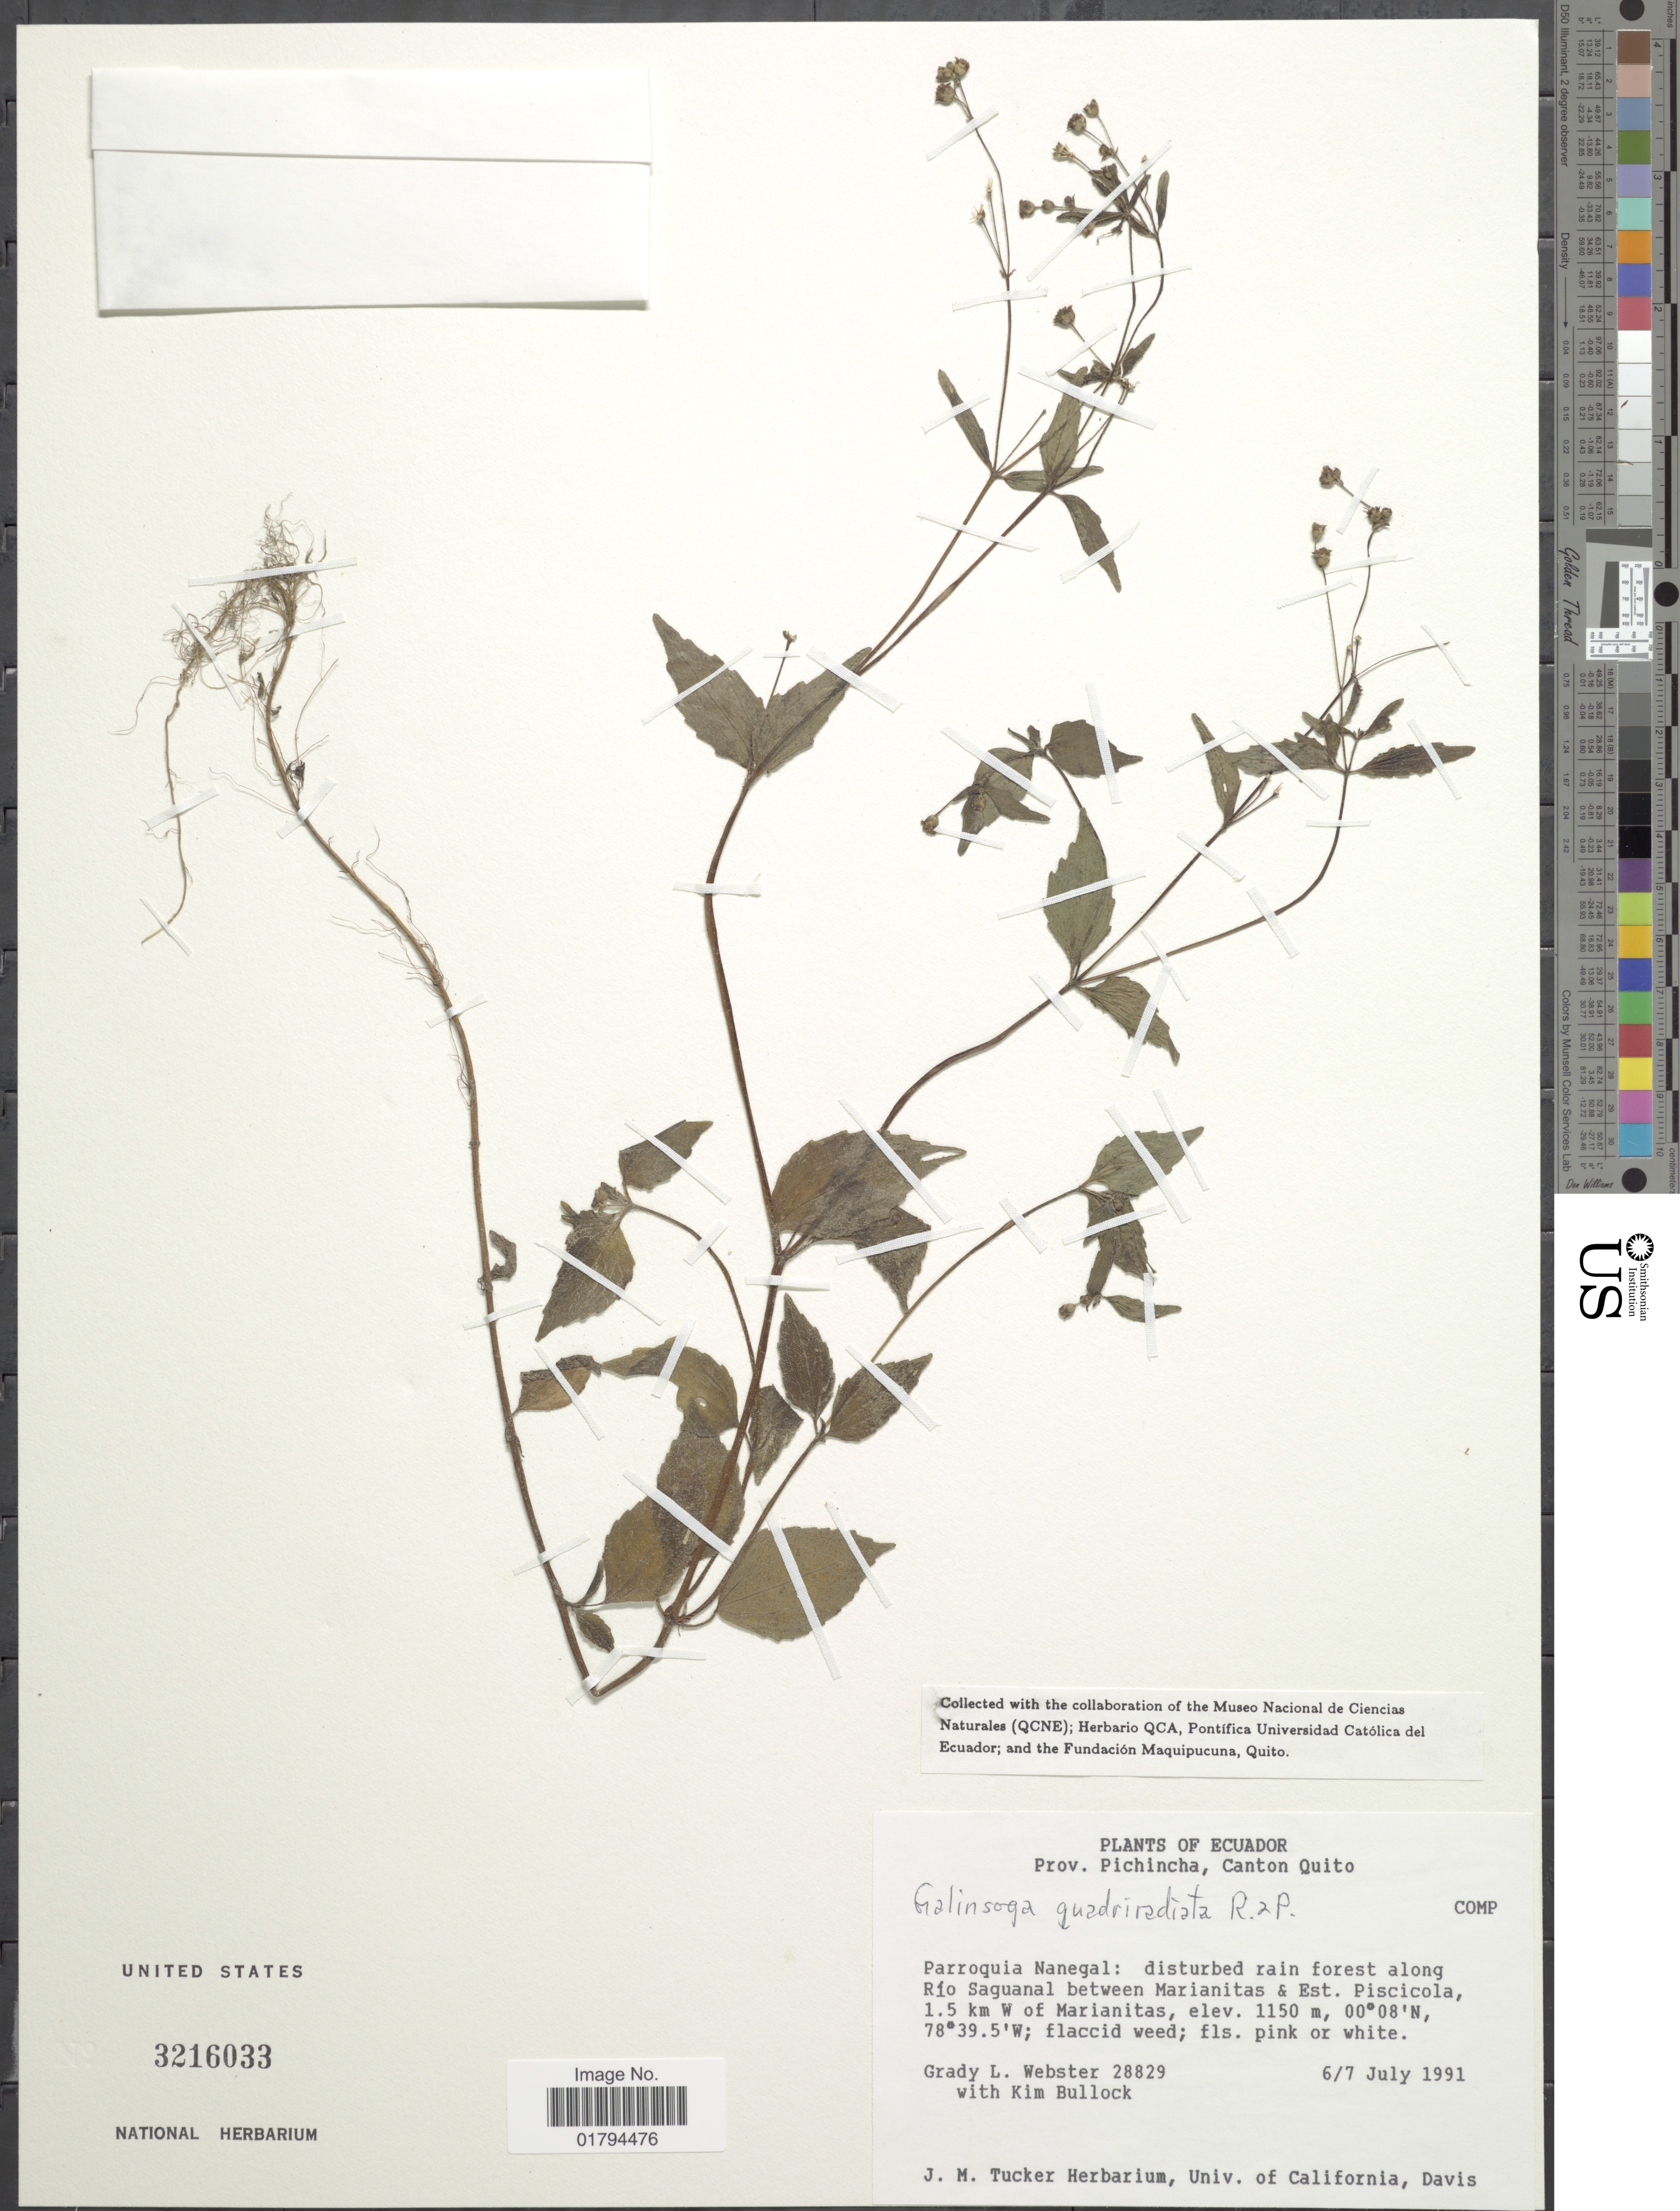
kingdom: Plantae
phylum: Tracheophyta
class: Magnoliopsida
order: Asterales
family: Asteraceae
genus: Galinsoga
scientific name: Galinsoga quadriradiata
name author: Ruiz & Pav.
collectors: G. L. Webster & K. Bullock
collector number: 28829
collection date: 1991-07-06/1991-07-07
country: Ecuador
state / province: Pichincha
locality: Canton Quito. Parroquia Nanegal, along Rio Saguanal between Marianitas & Est. Piscicola, 1.5 km W of Marianitas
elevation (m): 1150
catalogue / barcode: US 3216033